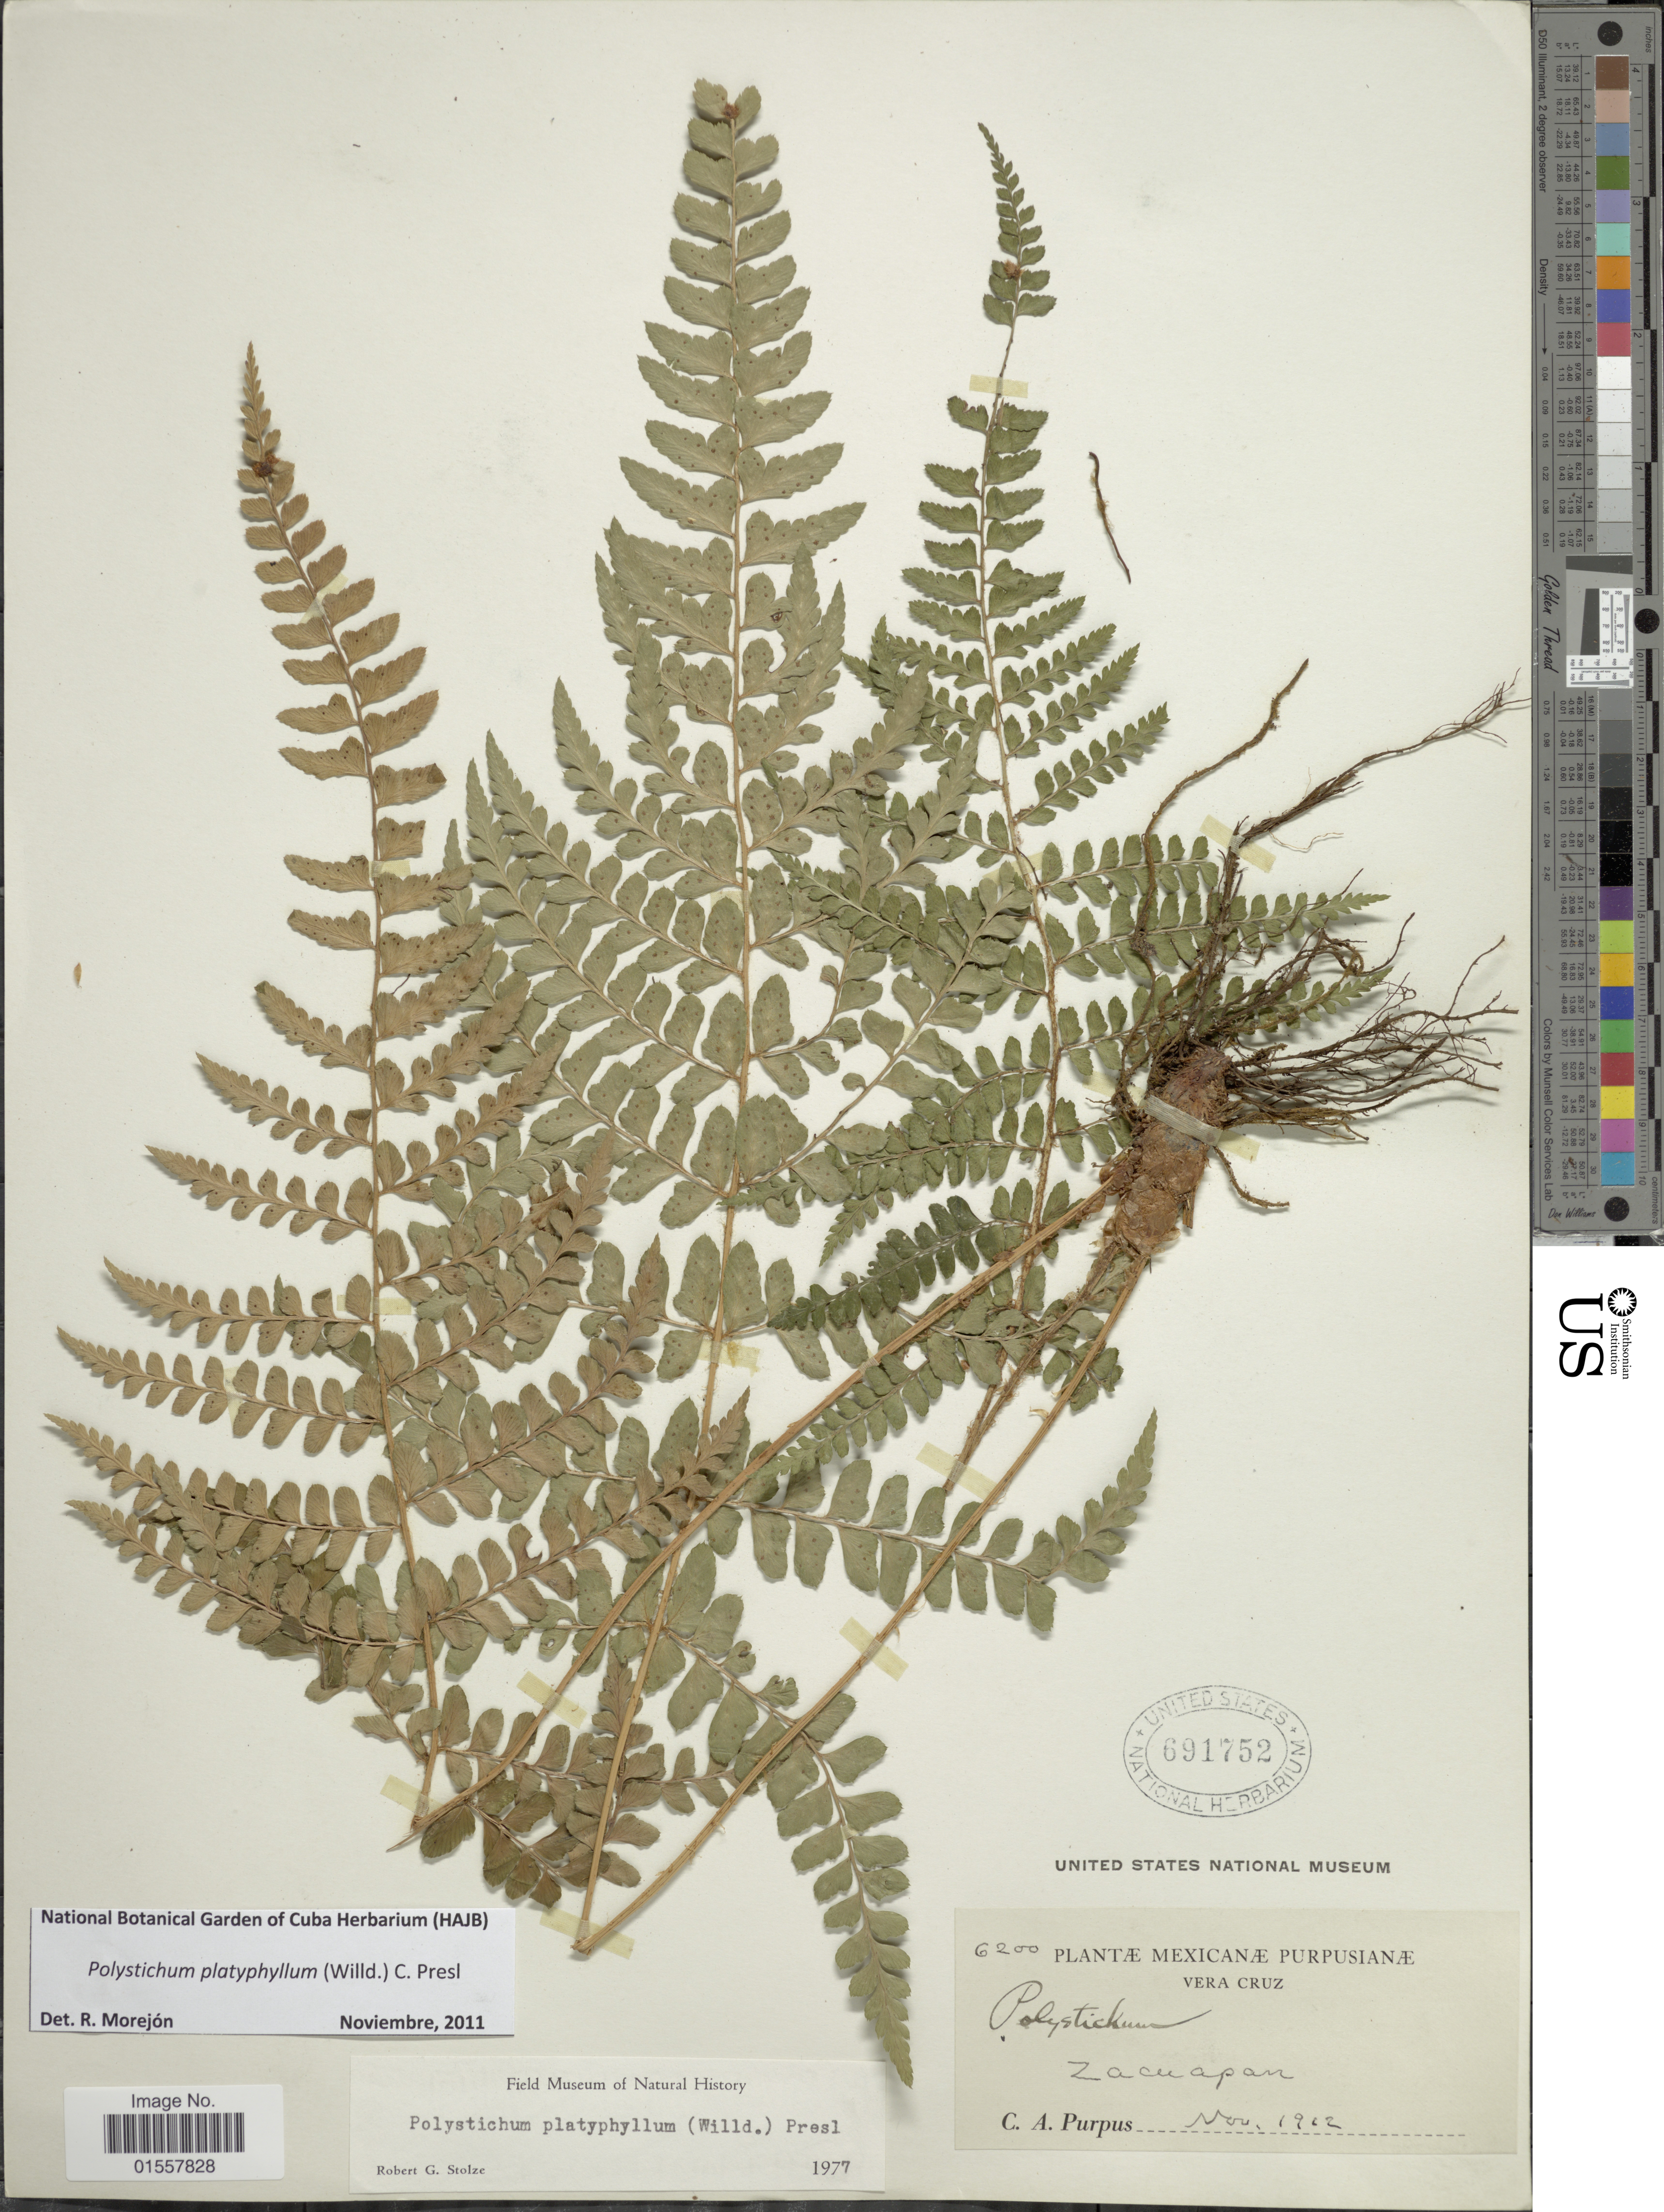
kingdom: Plantae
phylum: Tracheophyta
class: Polypodiopsida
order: Polypodiales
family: Dryopteridaceae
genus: Polystichum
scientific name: Polystichum platyphyllum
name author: (Willd.) C. Presl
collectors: C. A. Purpus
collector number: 6200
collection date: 1912-11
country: Mexico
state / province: Veracruz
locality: Mexicanae, Vera Cruz, Zacuapan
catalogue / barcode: US 691752